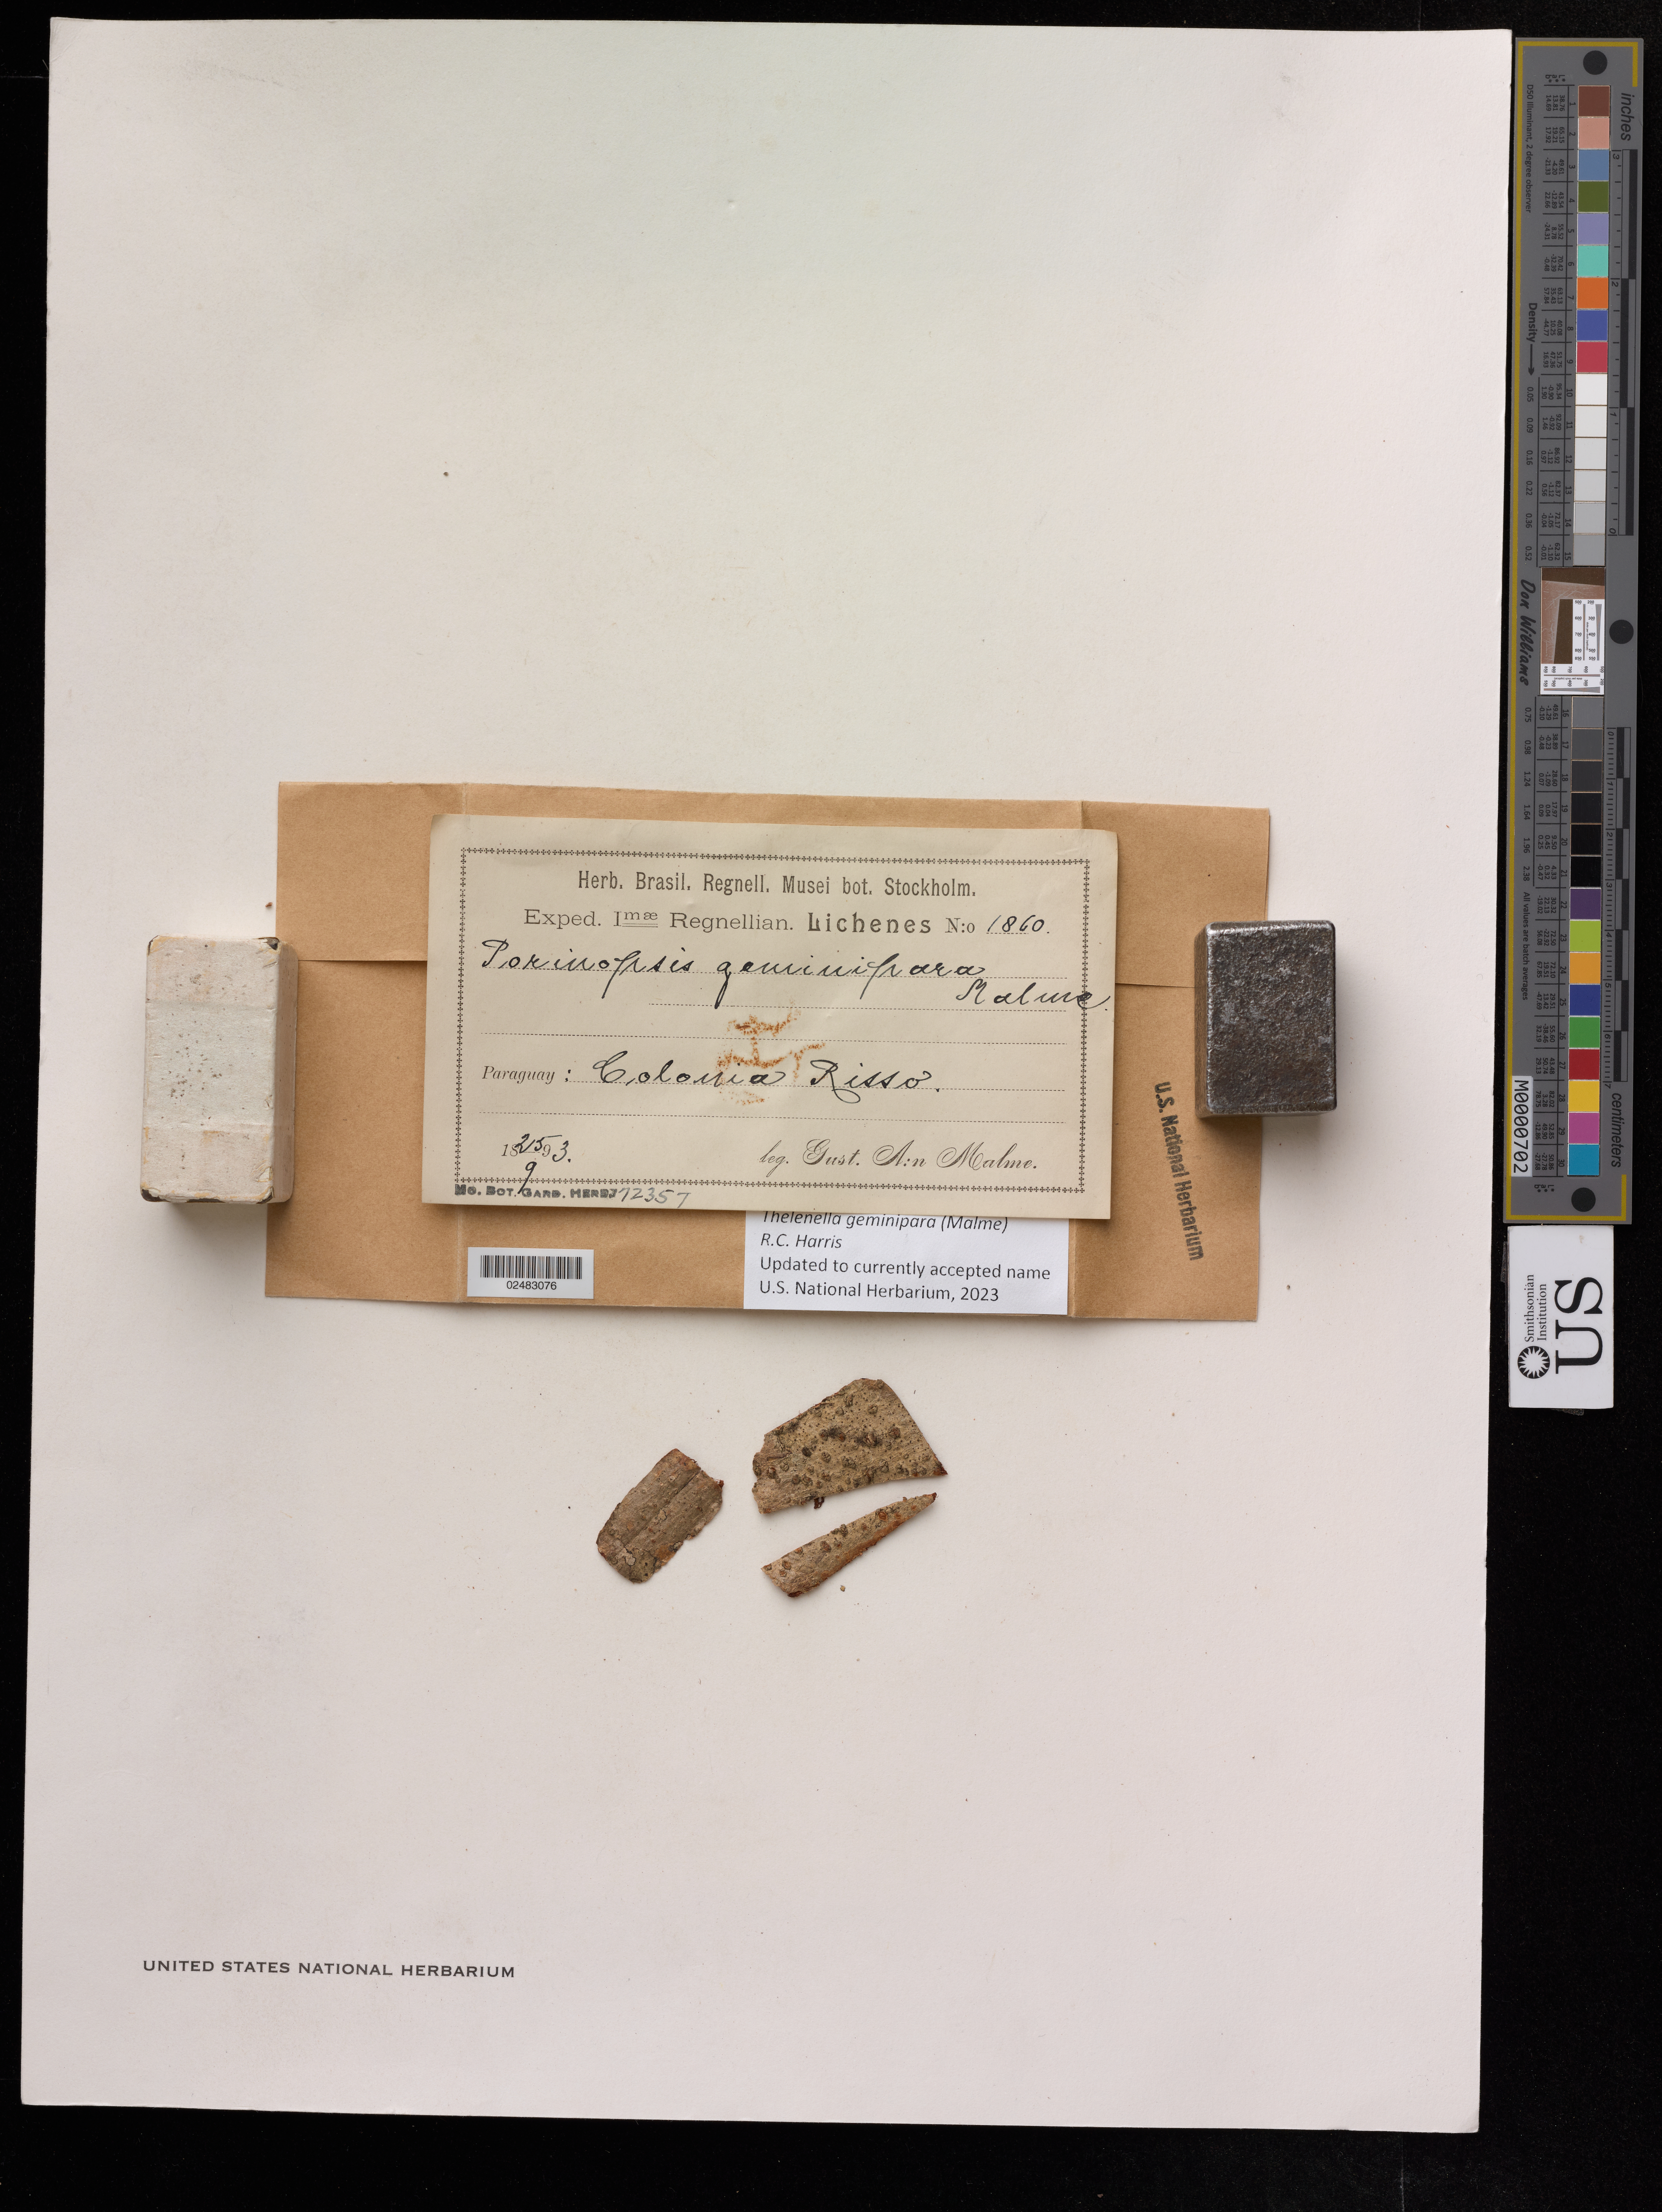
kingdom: Fungi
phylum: Ascomycota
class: Lecanoromycetes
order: Ostropales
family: Thelenellaceae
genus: Thelenella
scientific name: Thelenella geminipara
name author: (Malme) R.C. Harris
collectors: G. O. A. Malme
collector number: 1860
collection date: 1893-09-25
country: Paraguay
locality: Colonia Risso.